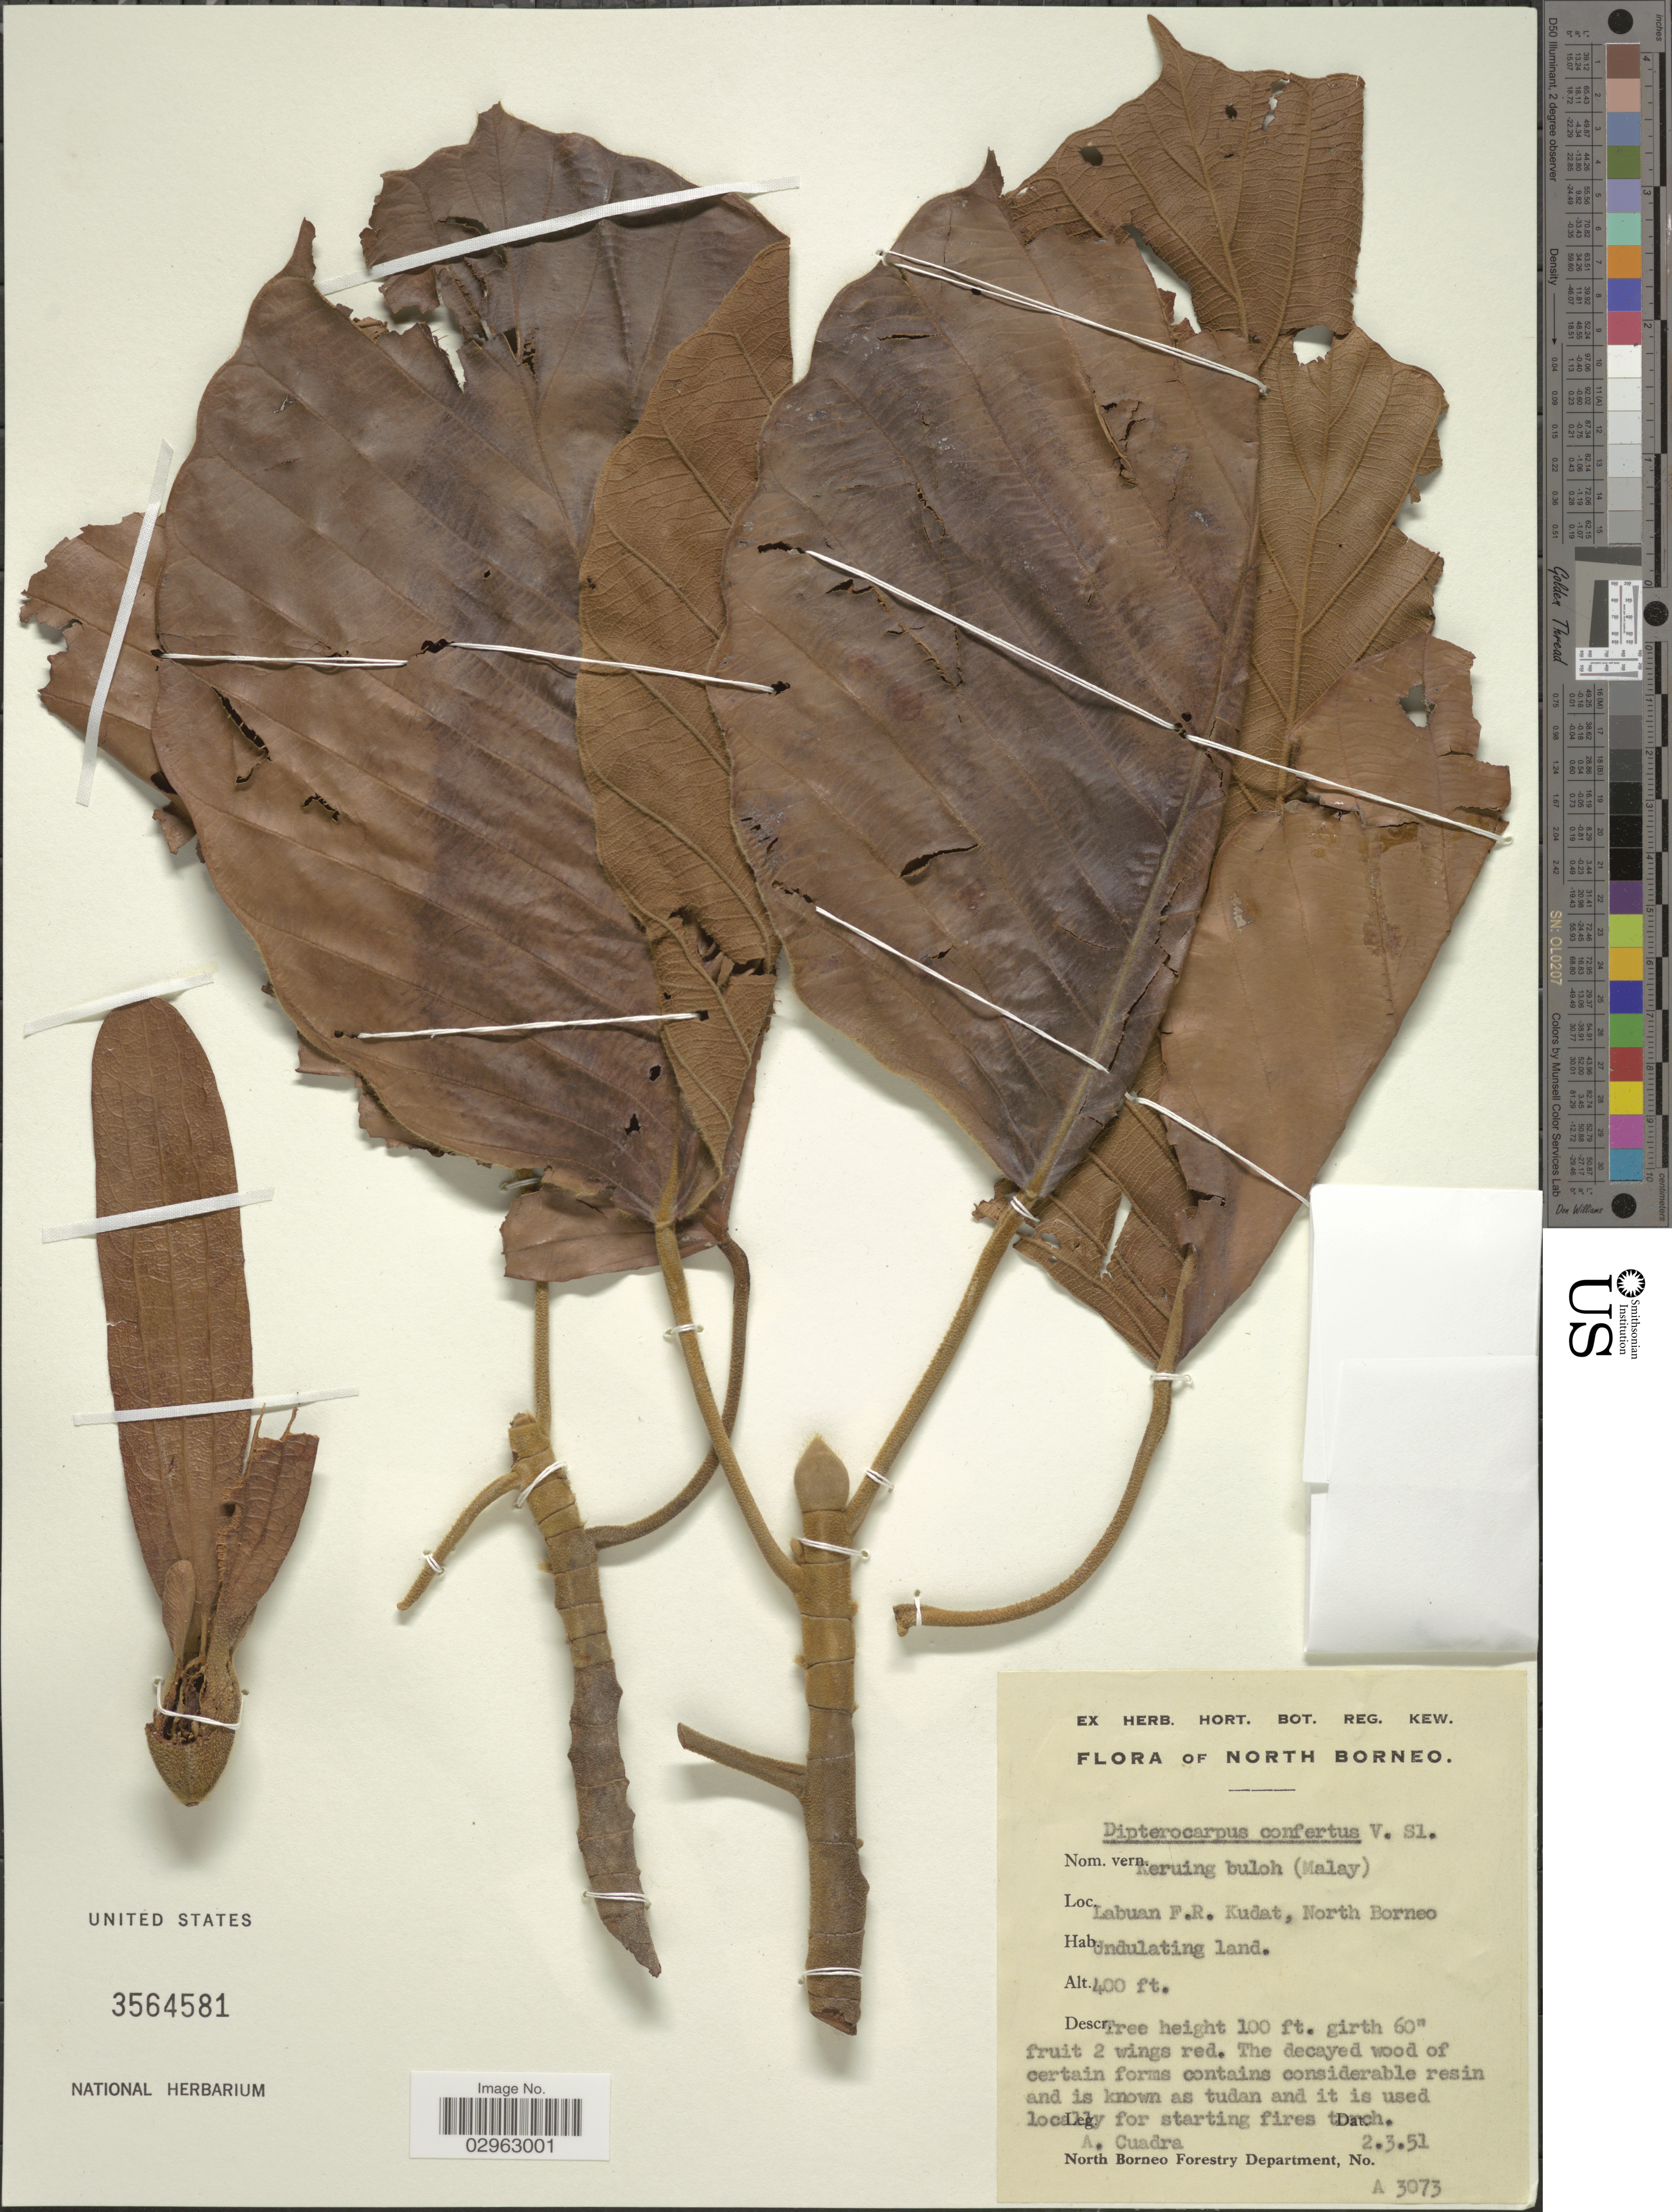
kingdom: Plantae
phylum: Tracheophyta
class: Magnoliopsida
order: Malvales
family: Dipterocarpaceae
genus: Dipterocarpus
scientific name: Dipterocarpus confertus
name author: Slooten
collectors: A. Cuadra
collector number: A 3073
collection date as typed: Transcribed d/m/y: 2/3/51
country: Malaysia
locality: Labuan F.R. Kudat, North Borneo.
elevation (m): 122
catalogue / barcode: US 3564581